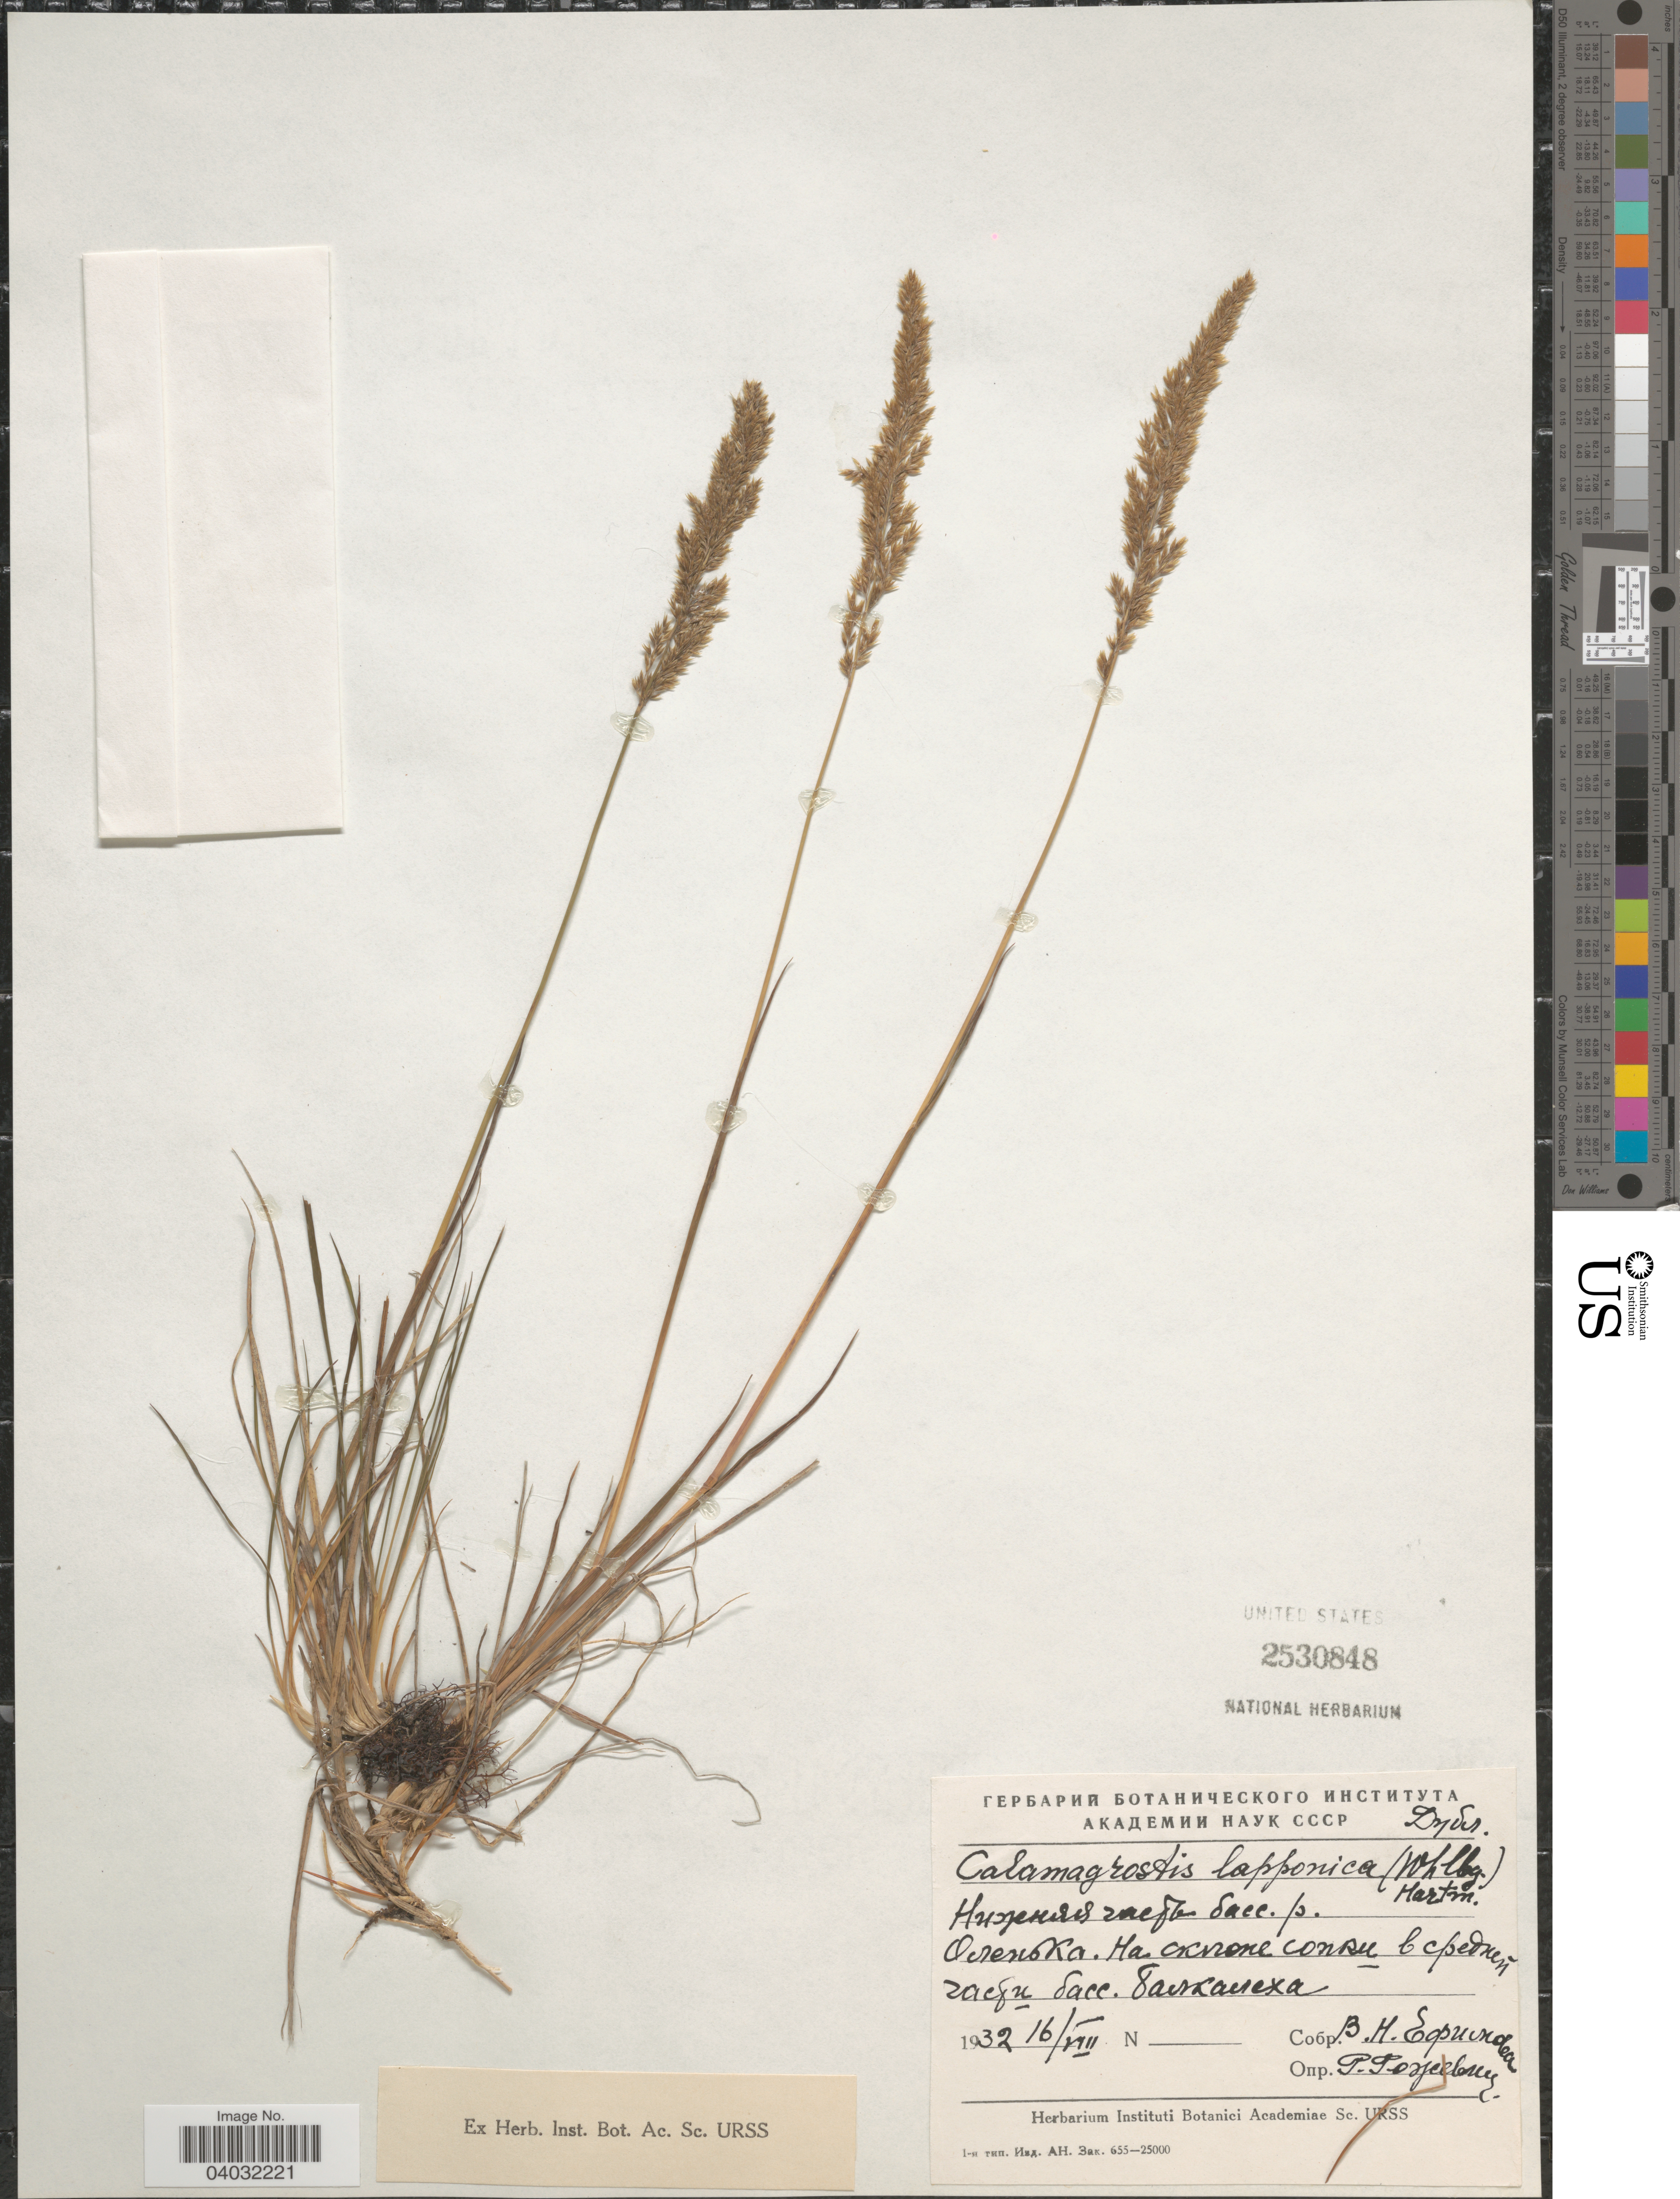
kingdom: Plantae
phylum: Tracheophyta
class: Liliopsida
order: Poales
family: Poaceae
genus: Calamagrostis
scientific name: Calamagrostis lapponica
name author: (Wahlenb.) Hartm.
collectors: V. Efimova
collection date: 1932-08-16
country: Russian Federation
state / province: Krasnoyarsk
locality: Basin of River Olenka, in middle part of basin Balkalekha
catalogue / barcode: US 2530848